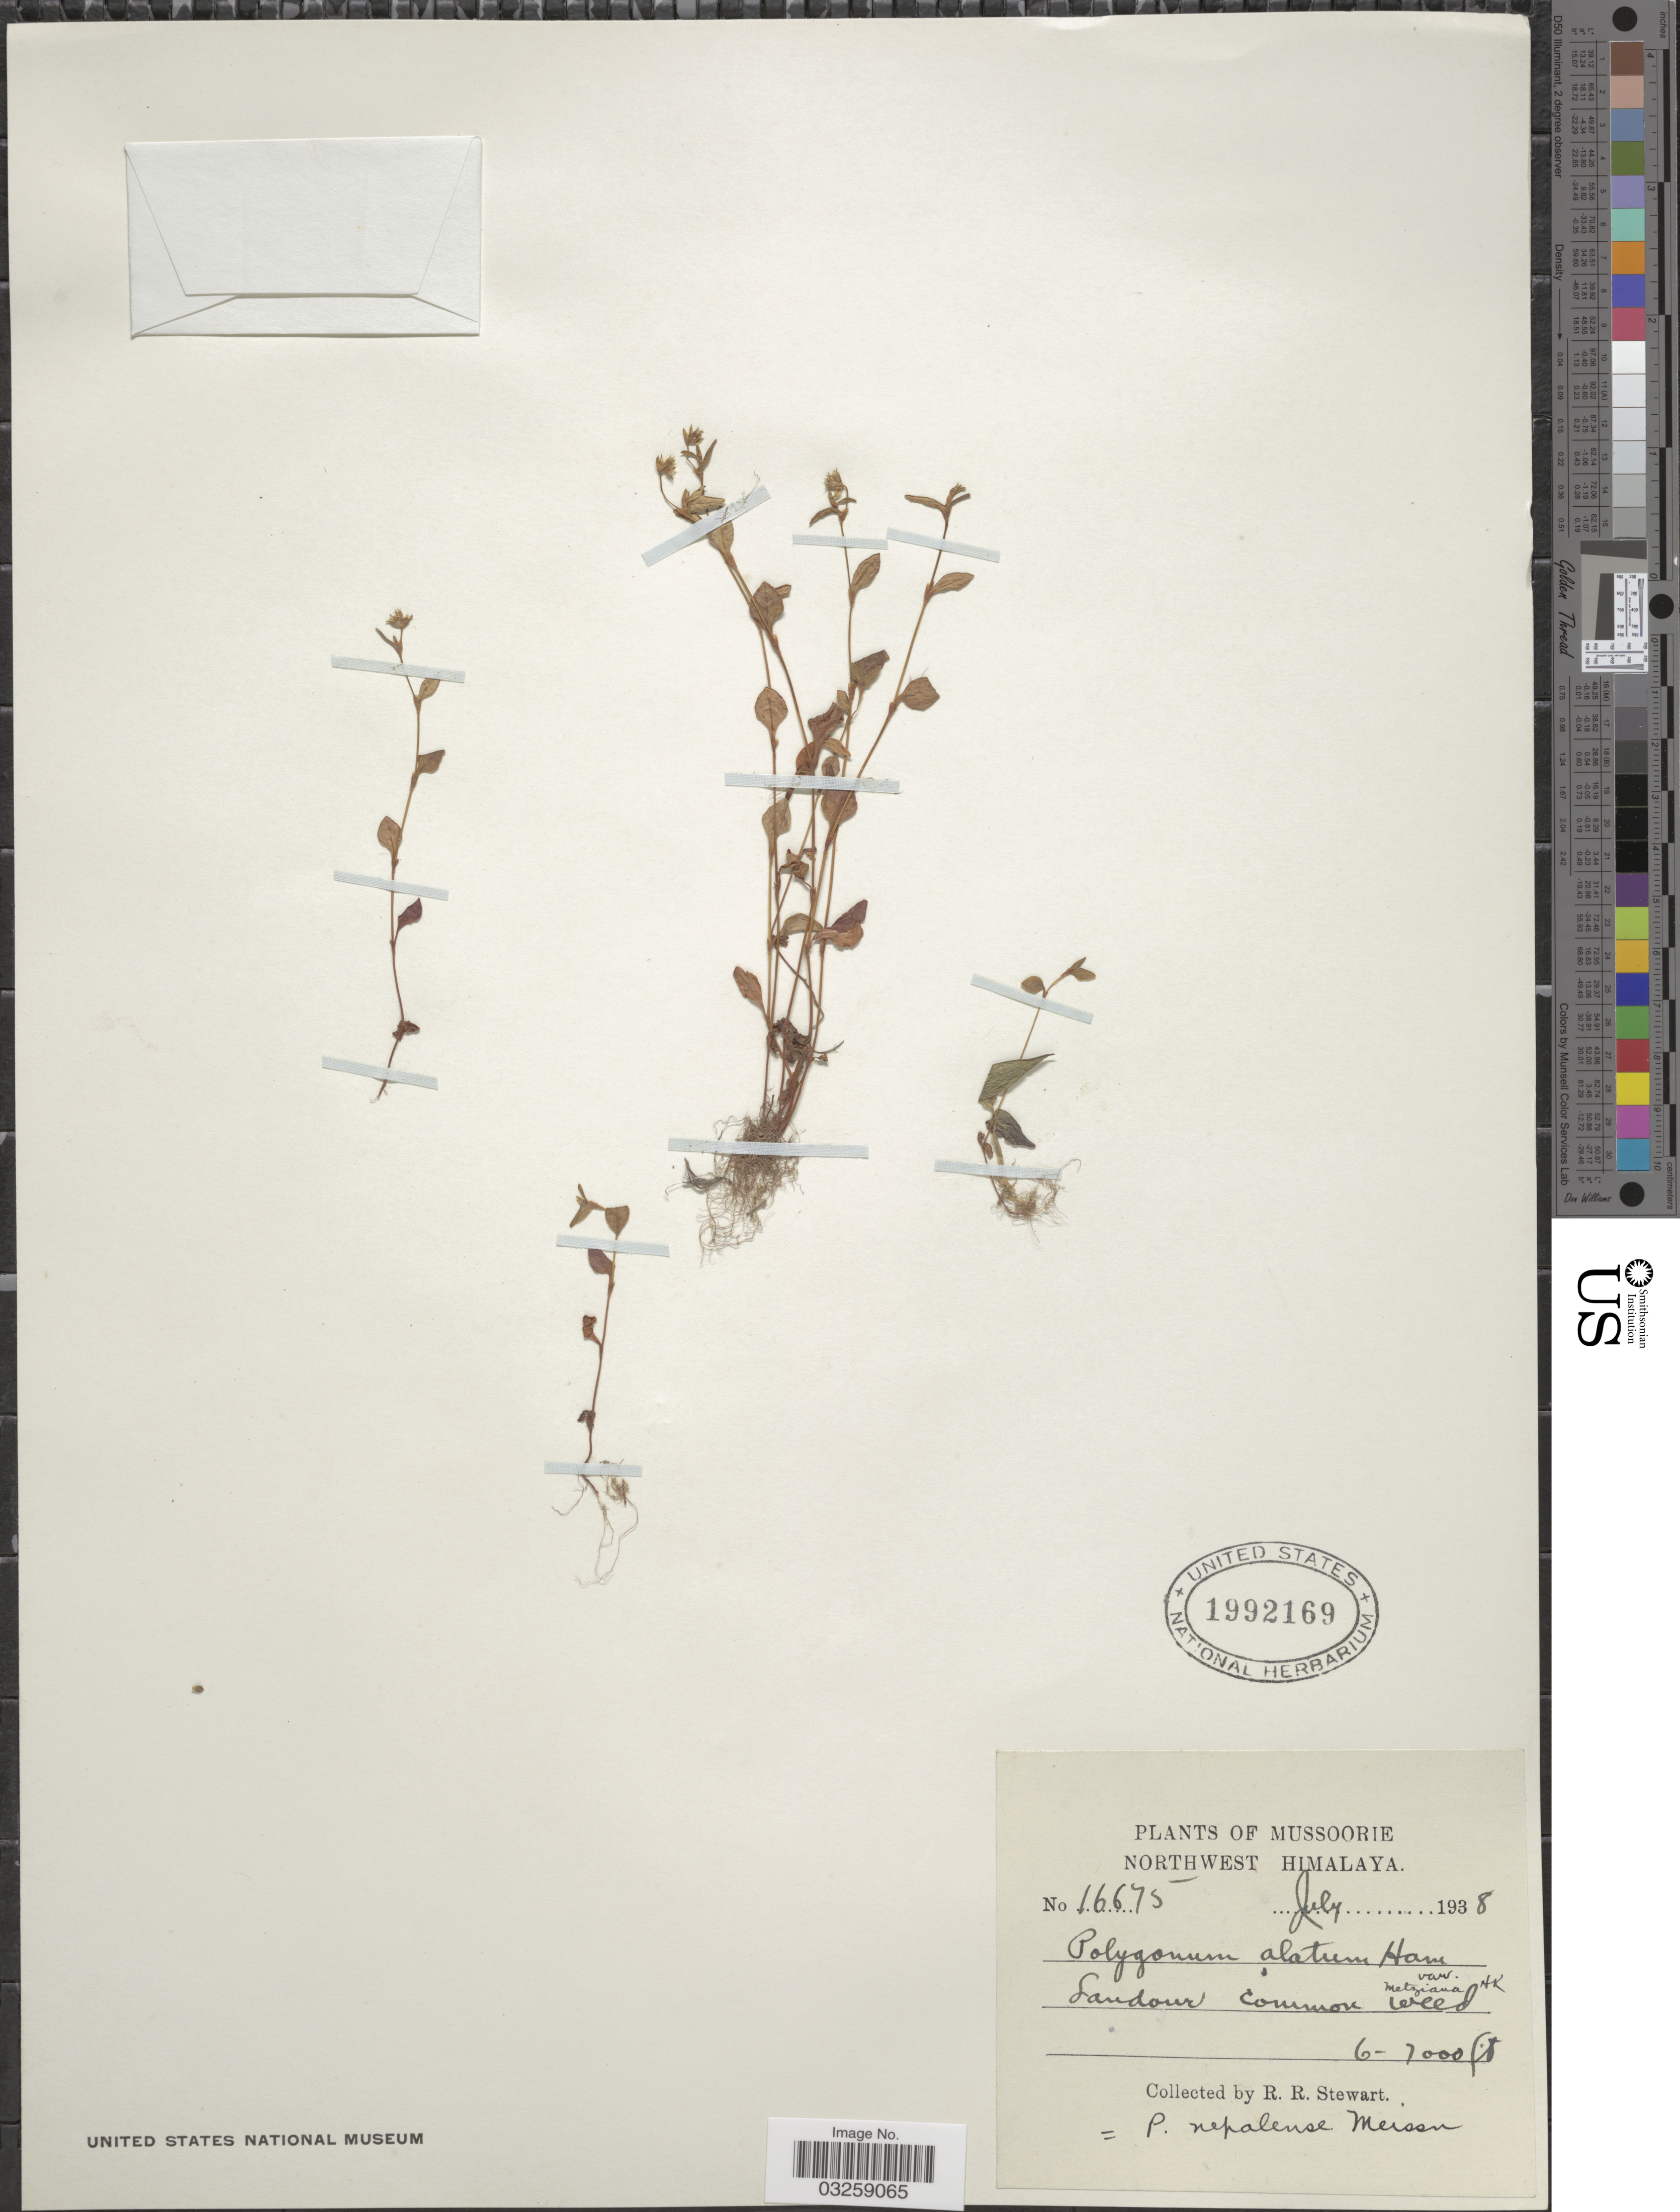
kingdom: Plantae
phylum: Tracheophyta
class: Magnoliopsida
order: Caryophyllales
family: Polygonaceae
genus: Polygonum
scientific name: Polygonum nepalense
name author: Meisn.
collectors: R. Stewart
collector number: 16675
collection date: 1938-07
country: India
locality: Mussoorie. Northwest Himalaya. Landour.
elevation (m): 1829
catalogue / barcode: US 1992169